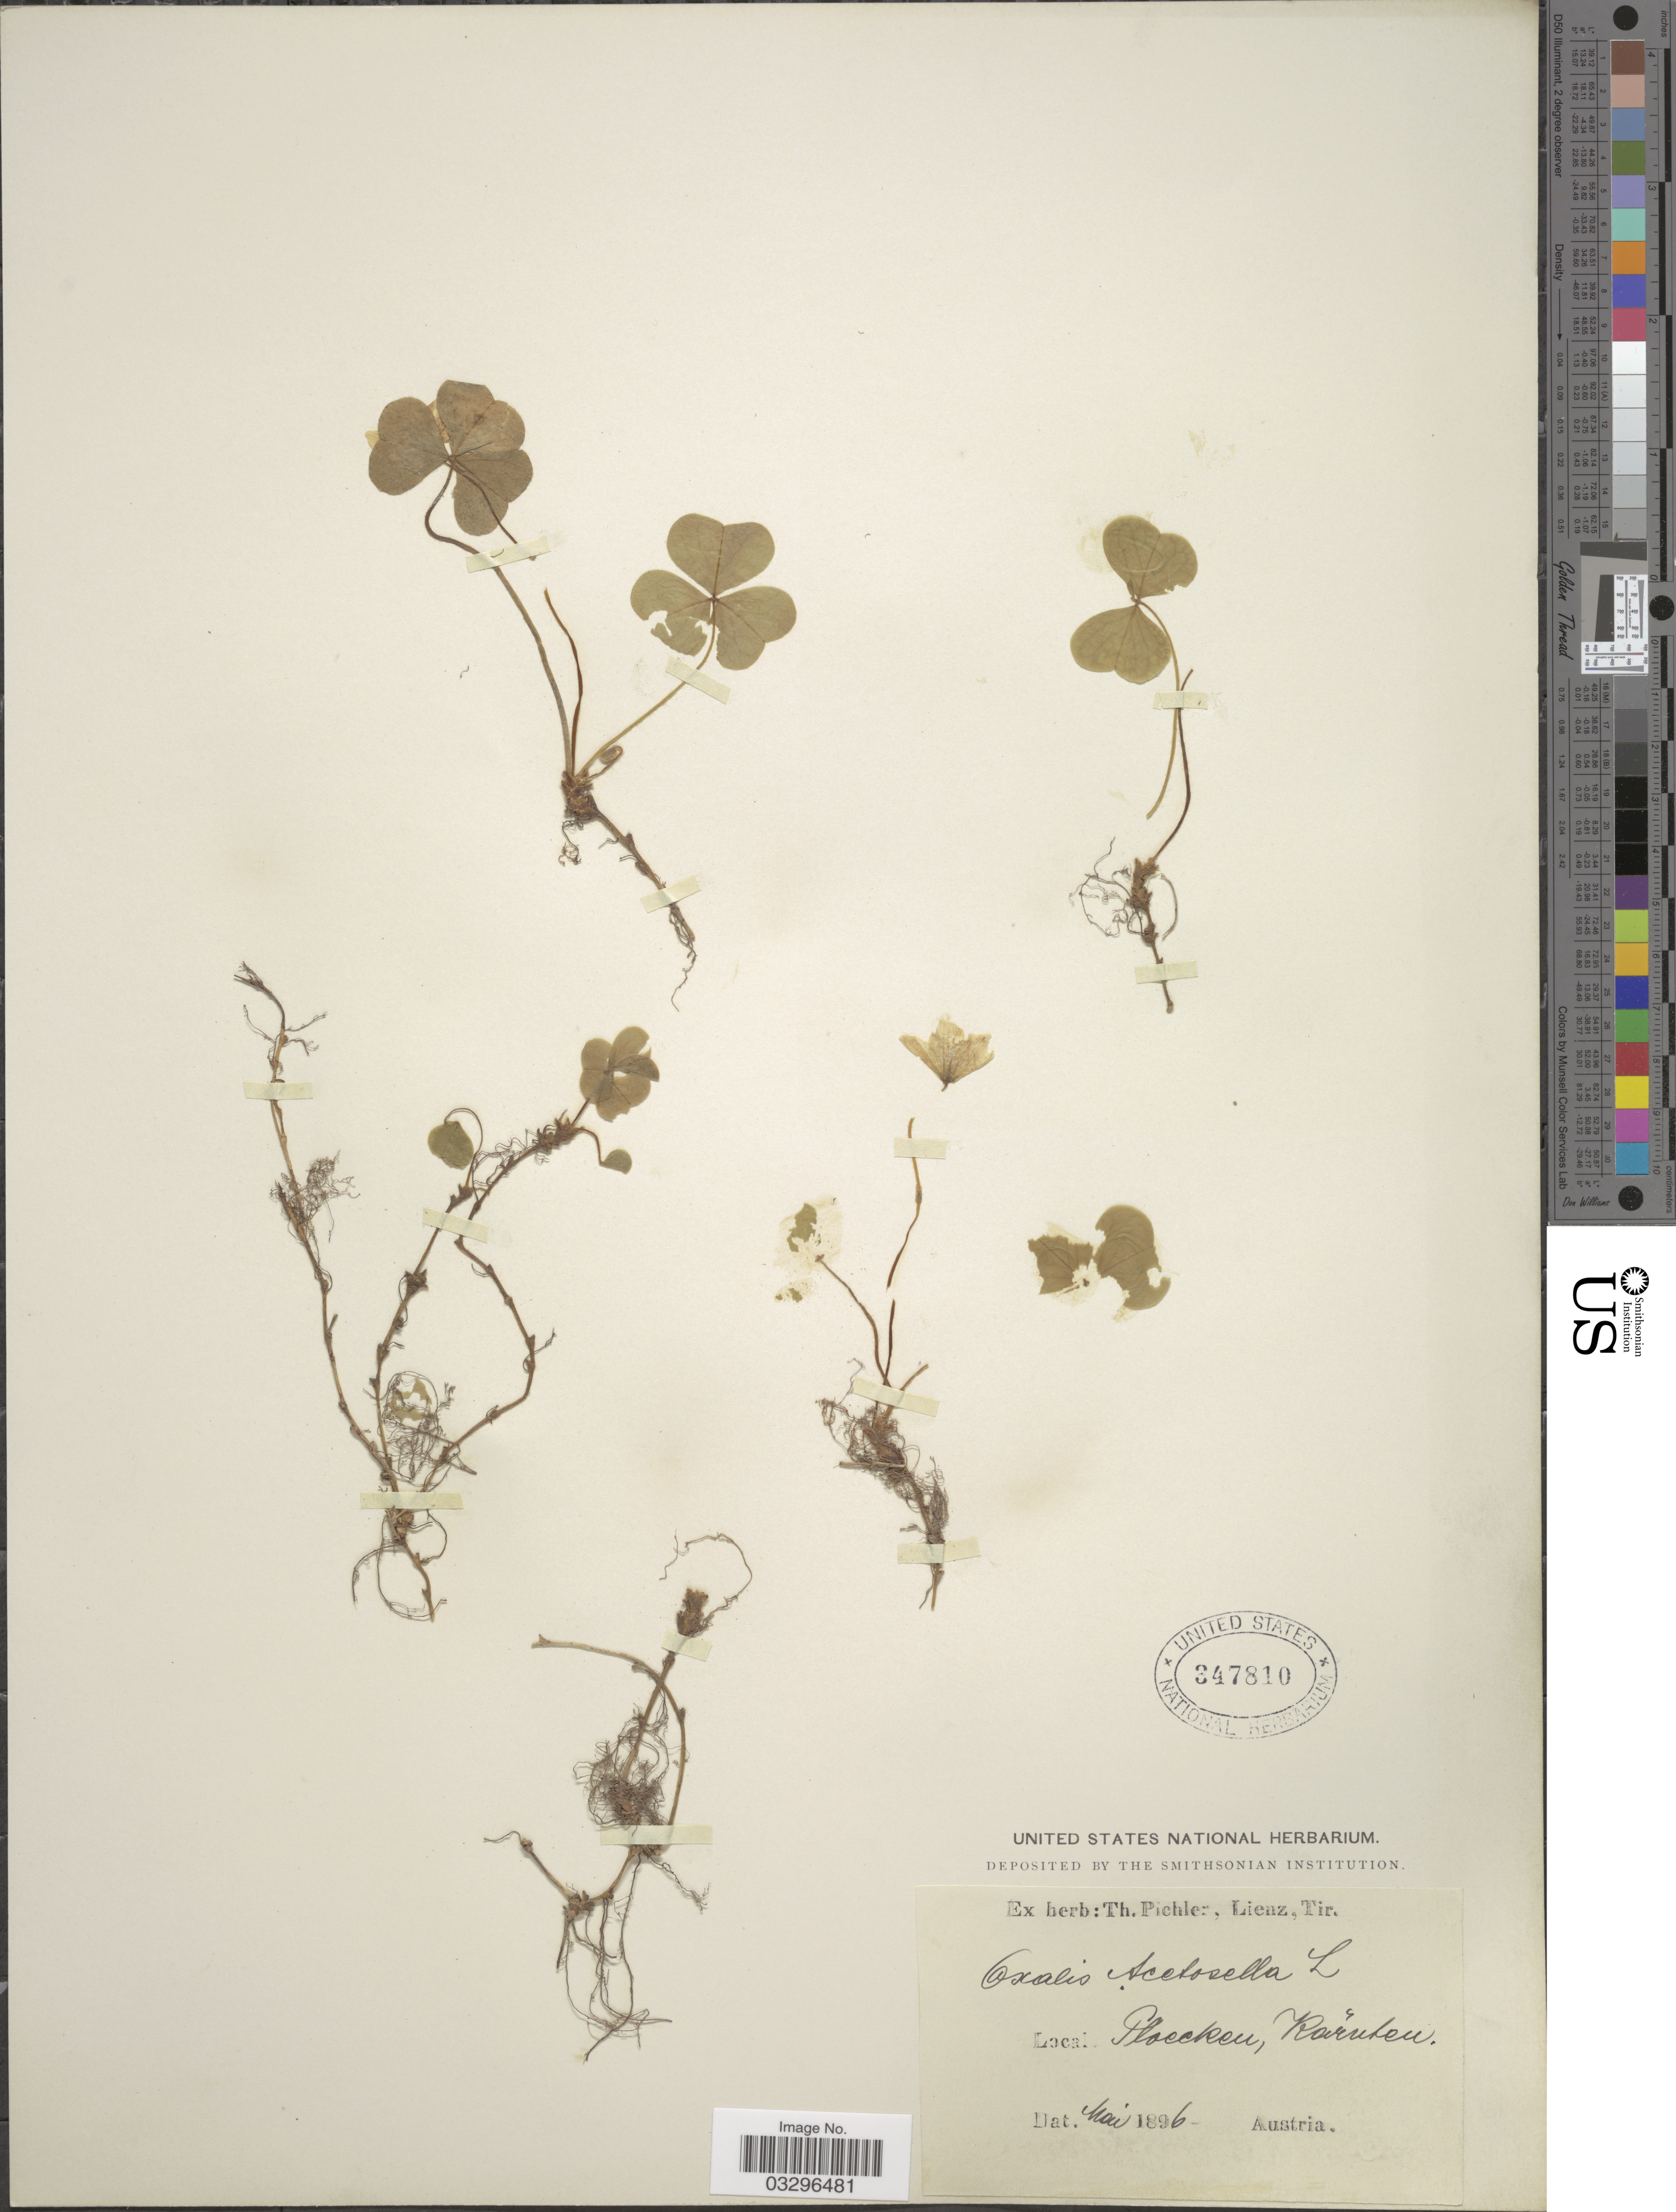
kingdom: Plantae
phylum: Tracheophyta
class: Magnoliopsida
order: Oxalidales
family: Oxalidaceae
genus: Oxalis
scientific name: Oxalis acetosella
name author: L.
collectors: ex herb. T. Pichler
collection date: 1896-05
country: Austria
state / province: Karnten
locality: Ploecken.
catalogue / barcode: US 347810